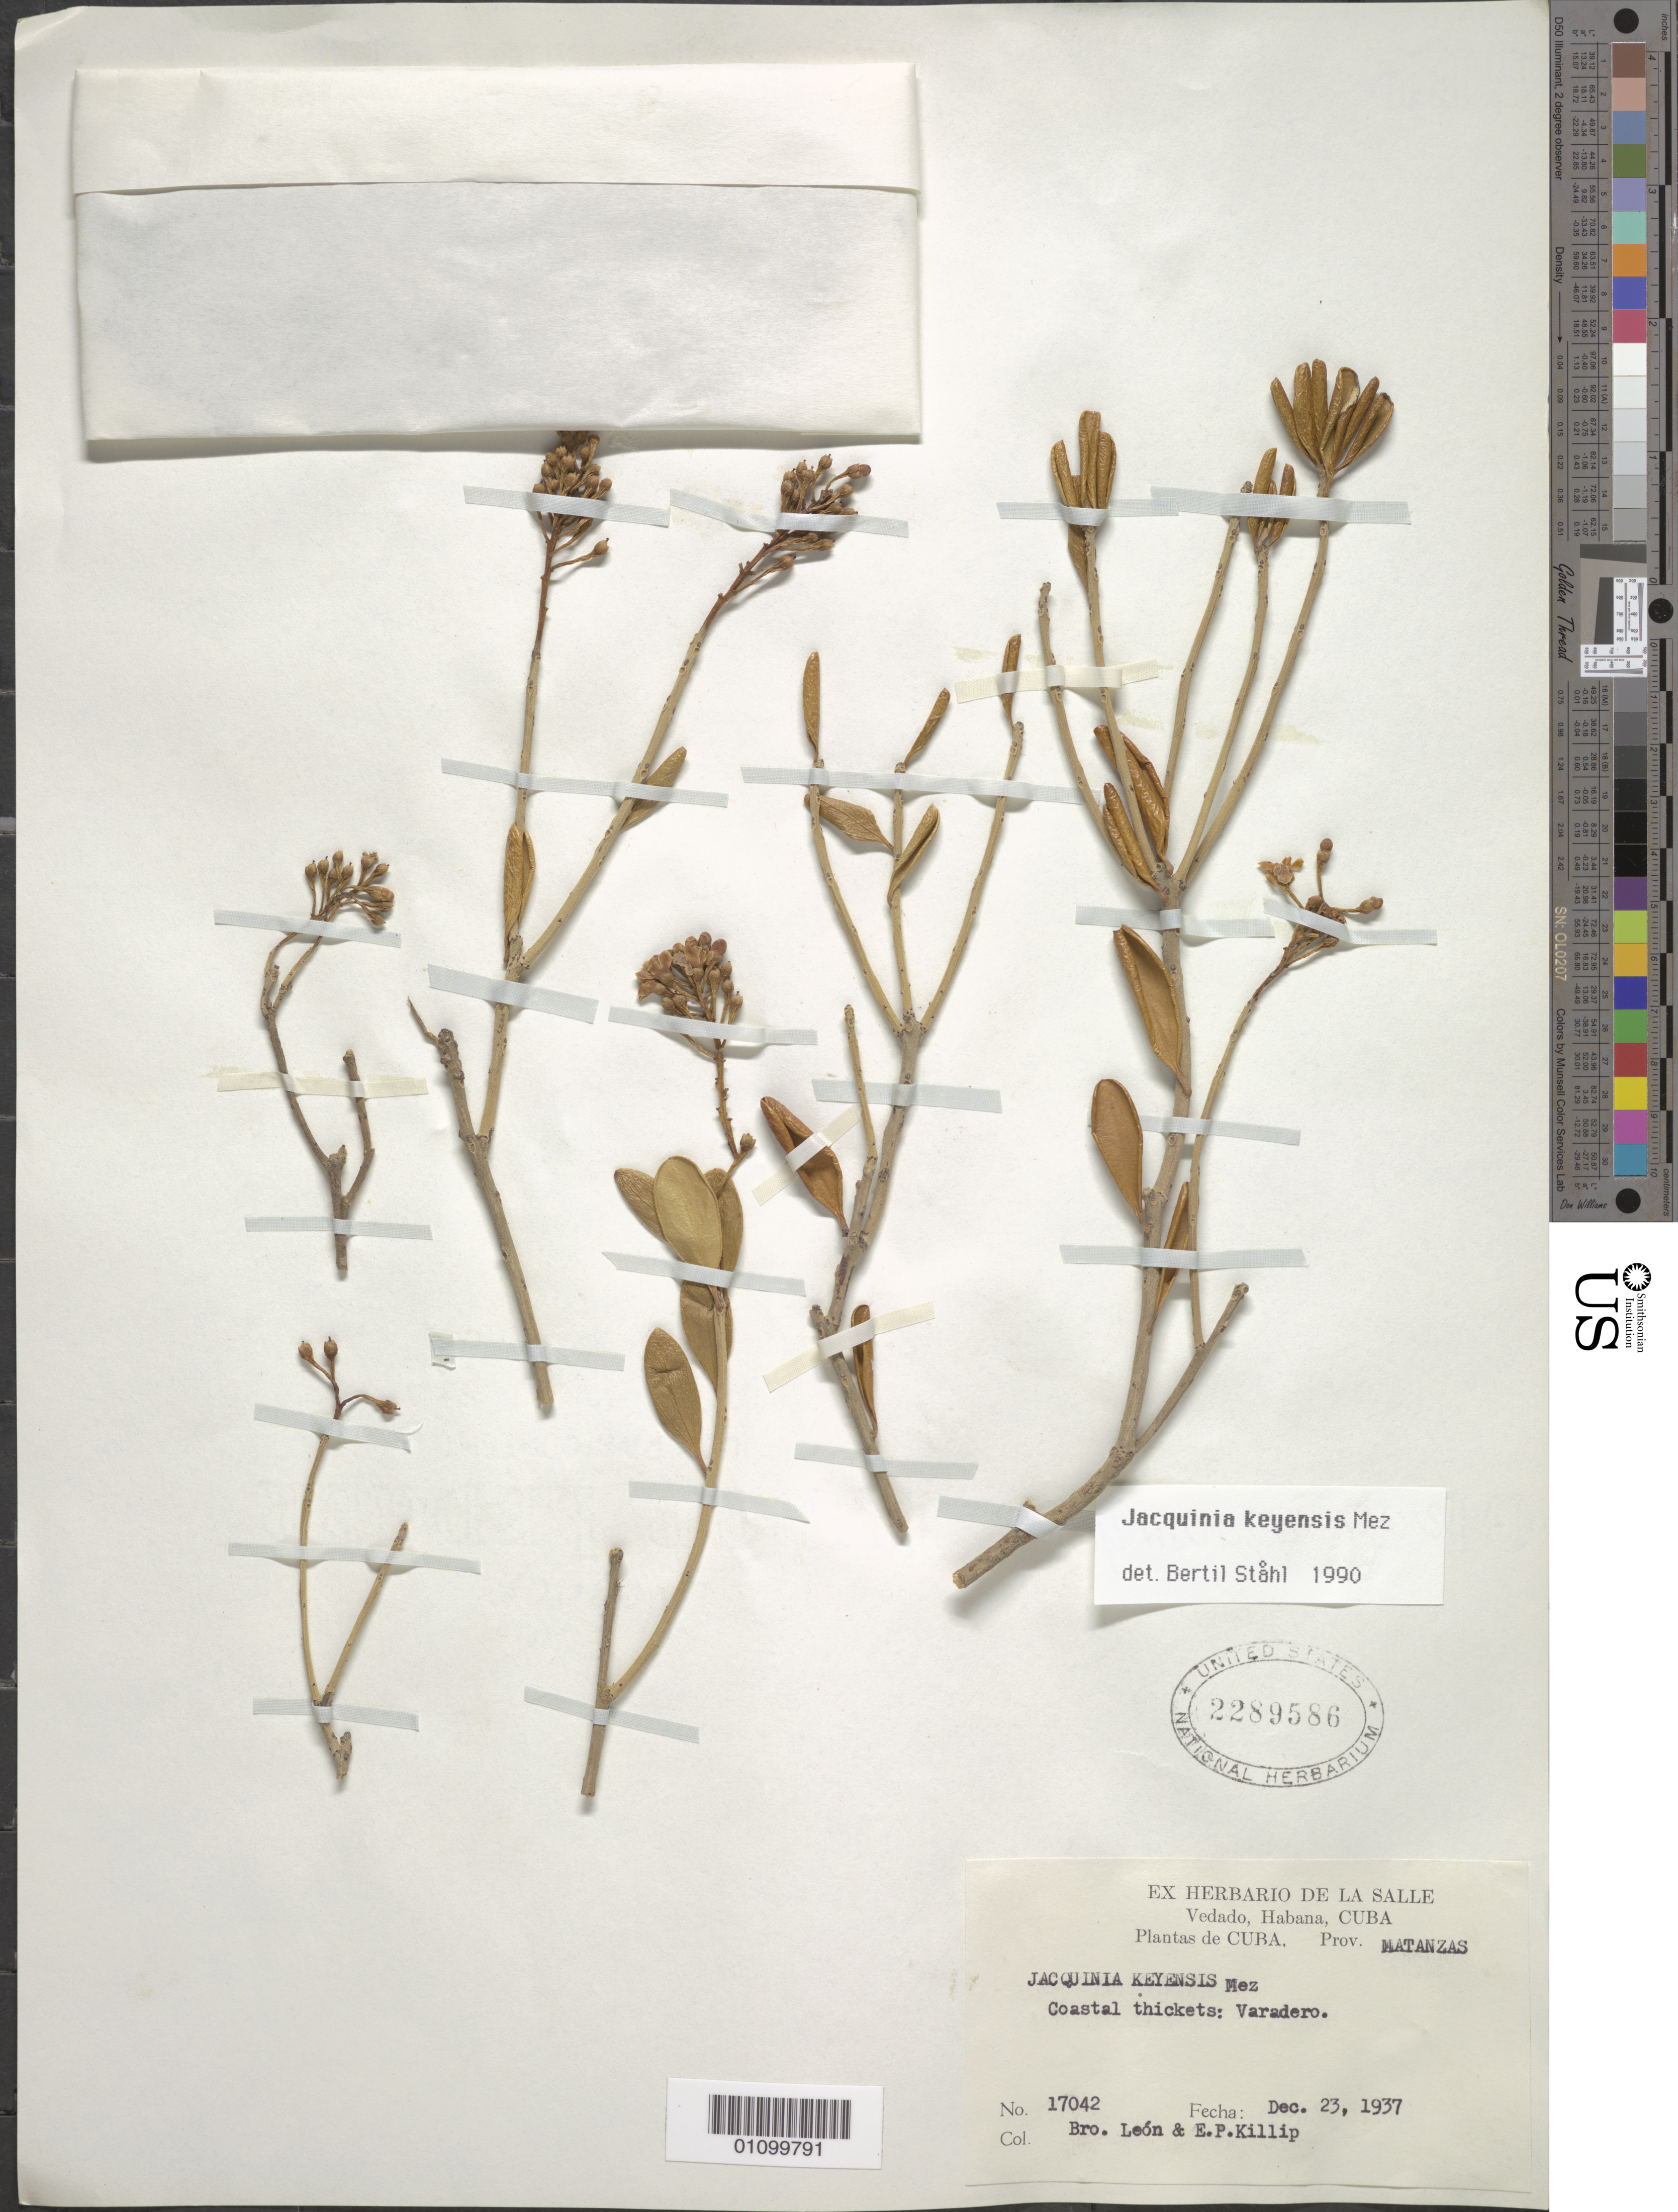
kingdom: Plantae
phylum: Tracheophyta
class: Magnoliopsida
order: Ericales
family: Primulaceae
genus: Jacquinia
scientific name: Jacquinia keyensis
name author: Mez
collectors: Bro. León & E. P. Killip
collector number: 17042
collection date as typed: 23 Dec 1937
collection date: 1937-12-23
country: Cuba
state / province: Matanzas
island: Cuba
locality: COastal thickets: Varadero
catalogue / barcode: US 2289586